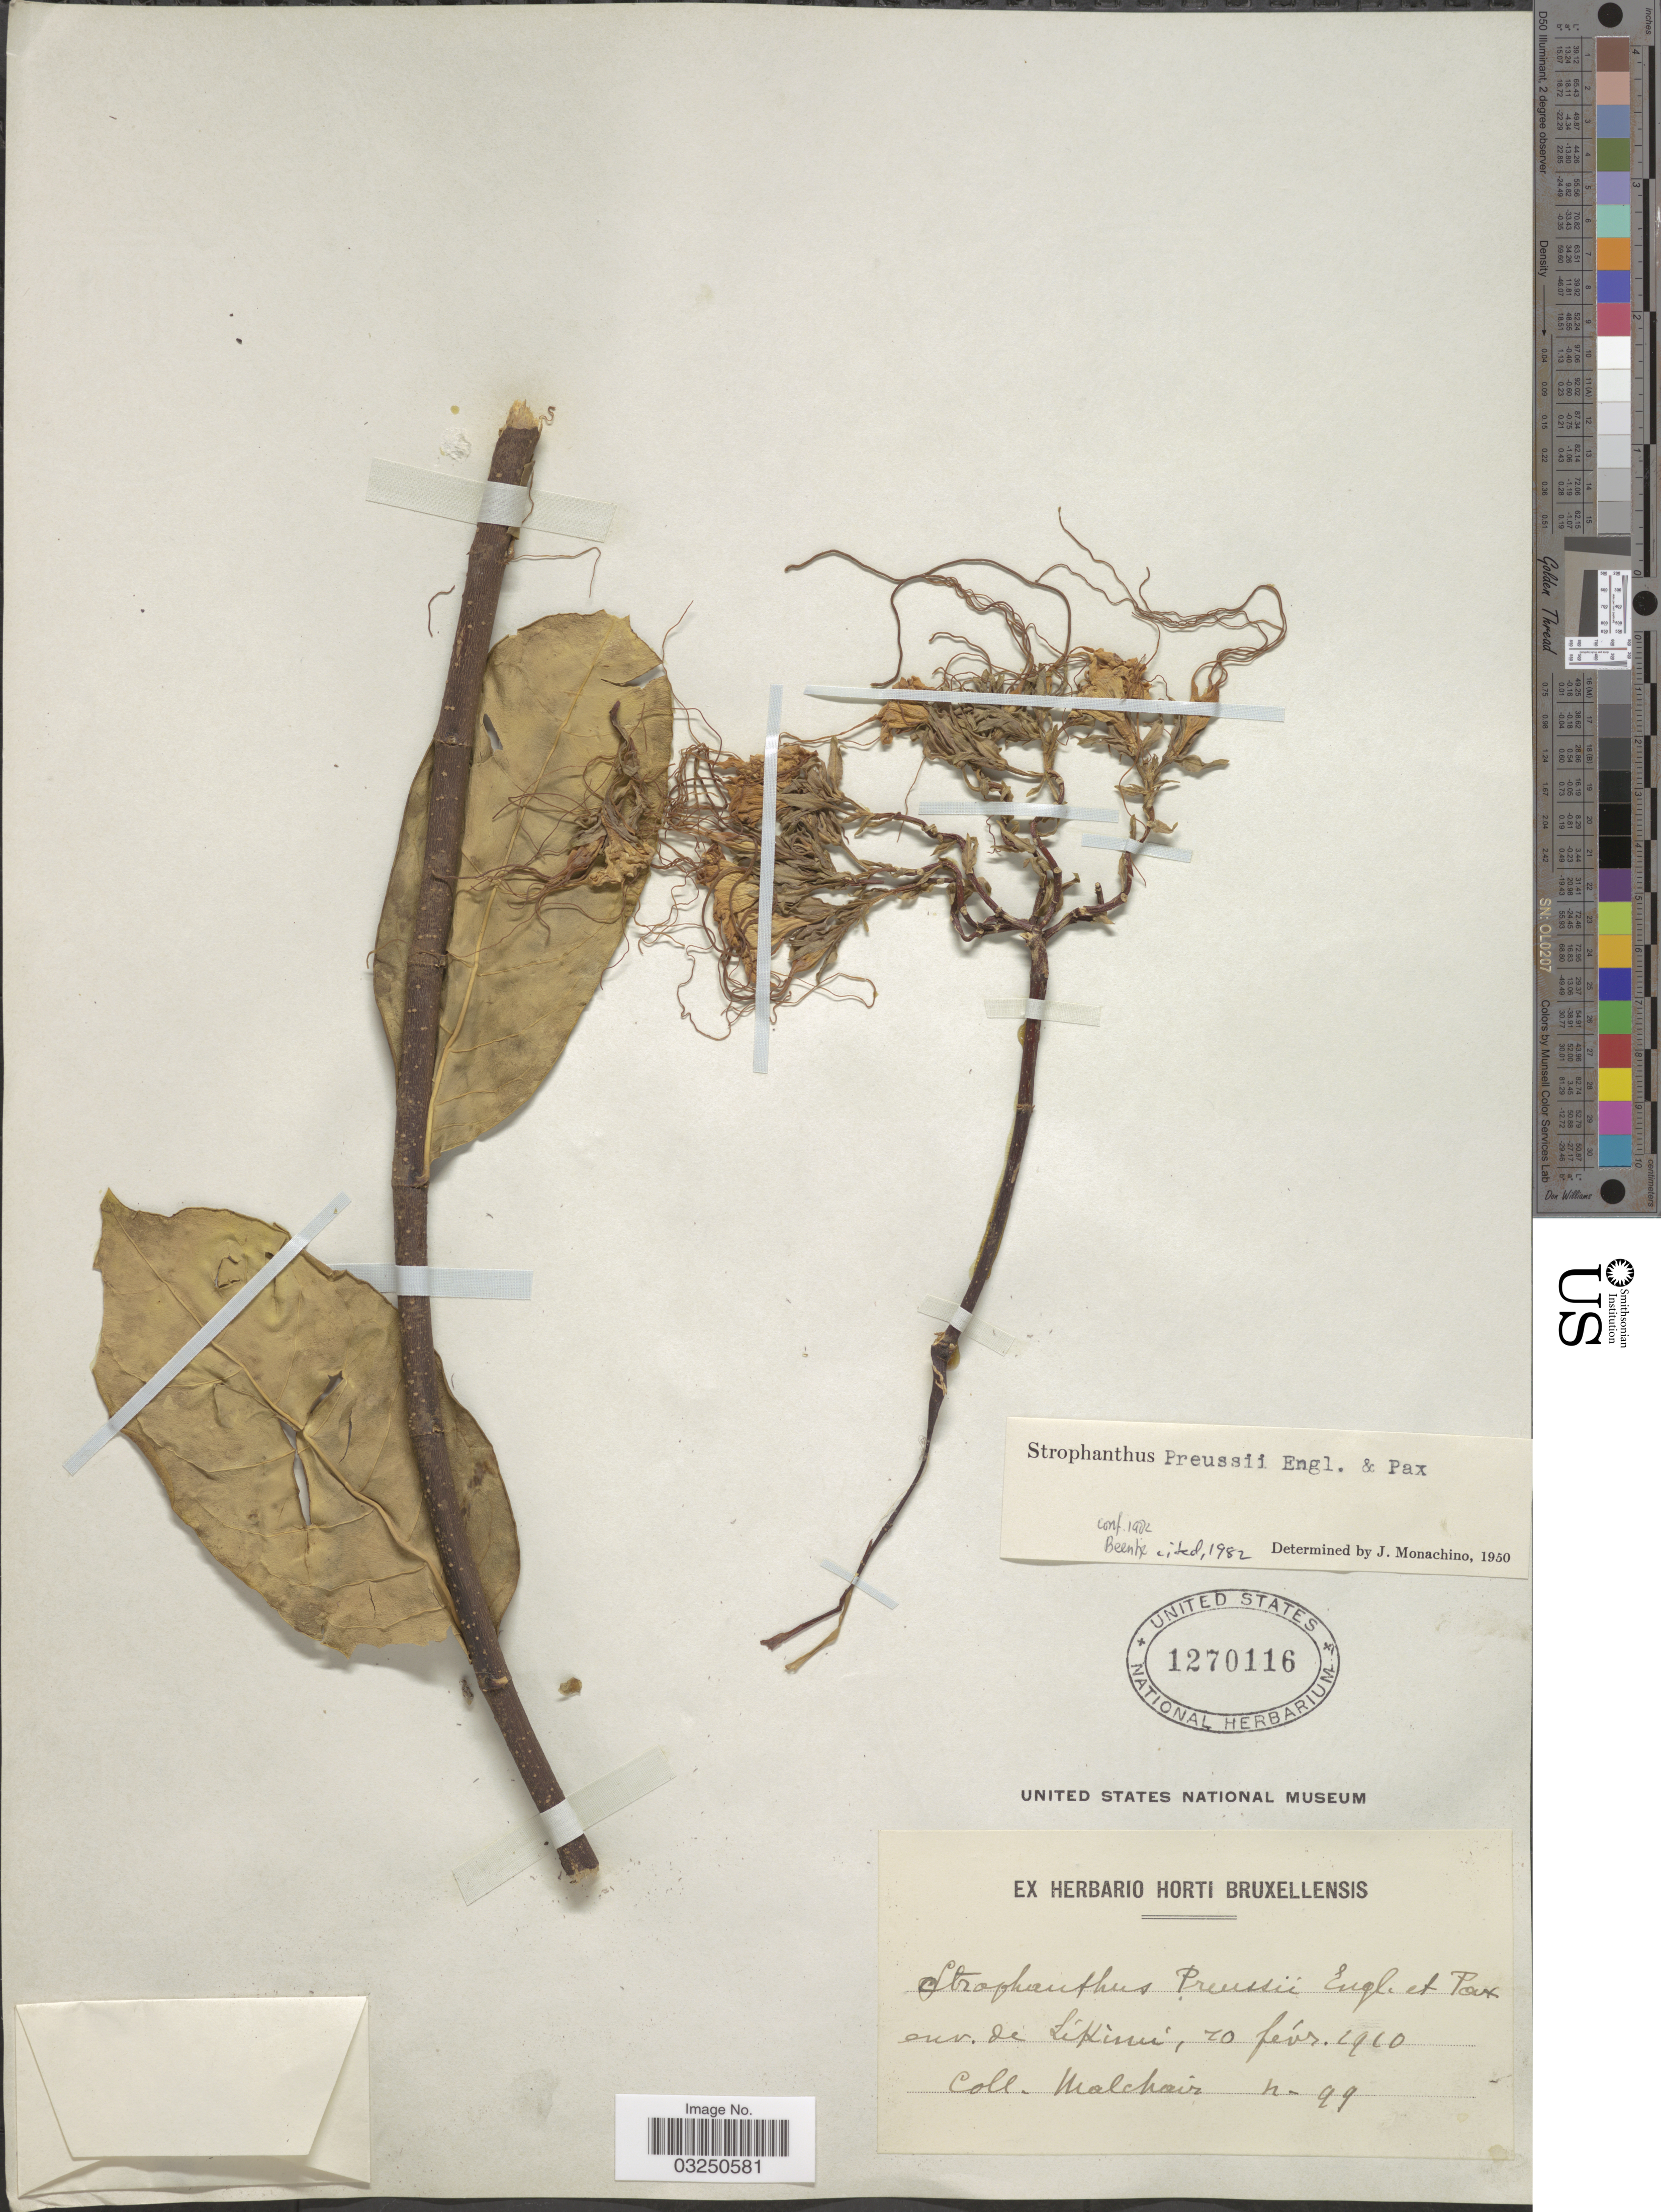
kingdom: Plantae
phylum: Tracheophyta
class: Magnoliopsida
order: Gentianales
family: Apocynaceae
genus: Strophanthus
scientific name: Strophanthus preussii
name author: Engl. & Pax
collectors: Malchair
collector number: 99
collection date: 1910-02-20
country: Congo, Democratic Republic of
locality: Env. de Likimi.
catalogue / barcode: US 1270116